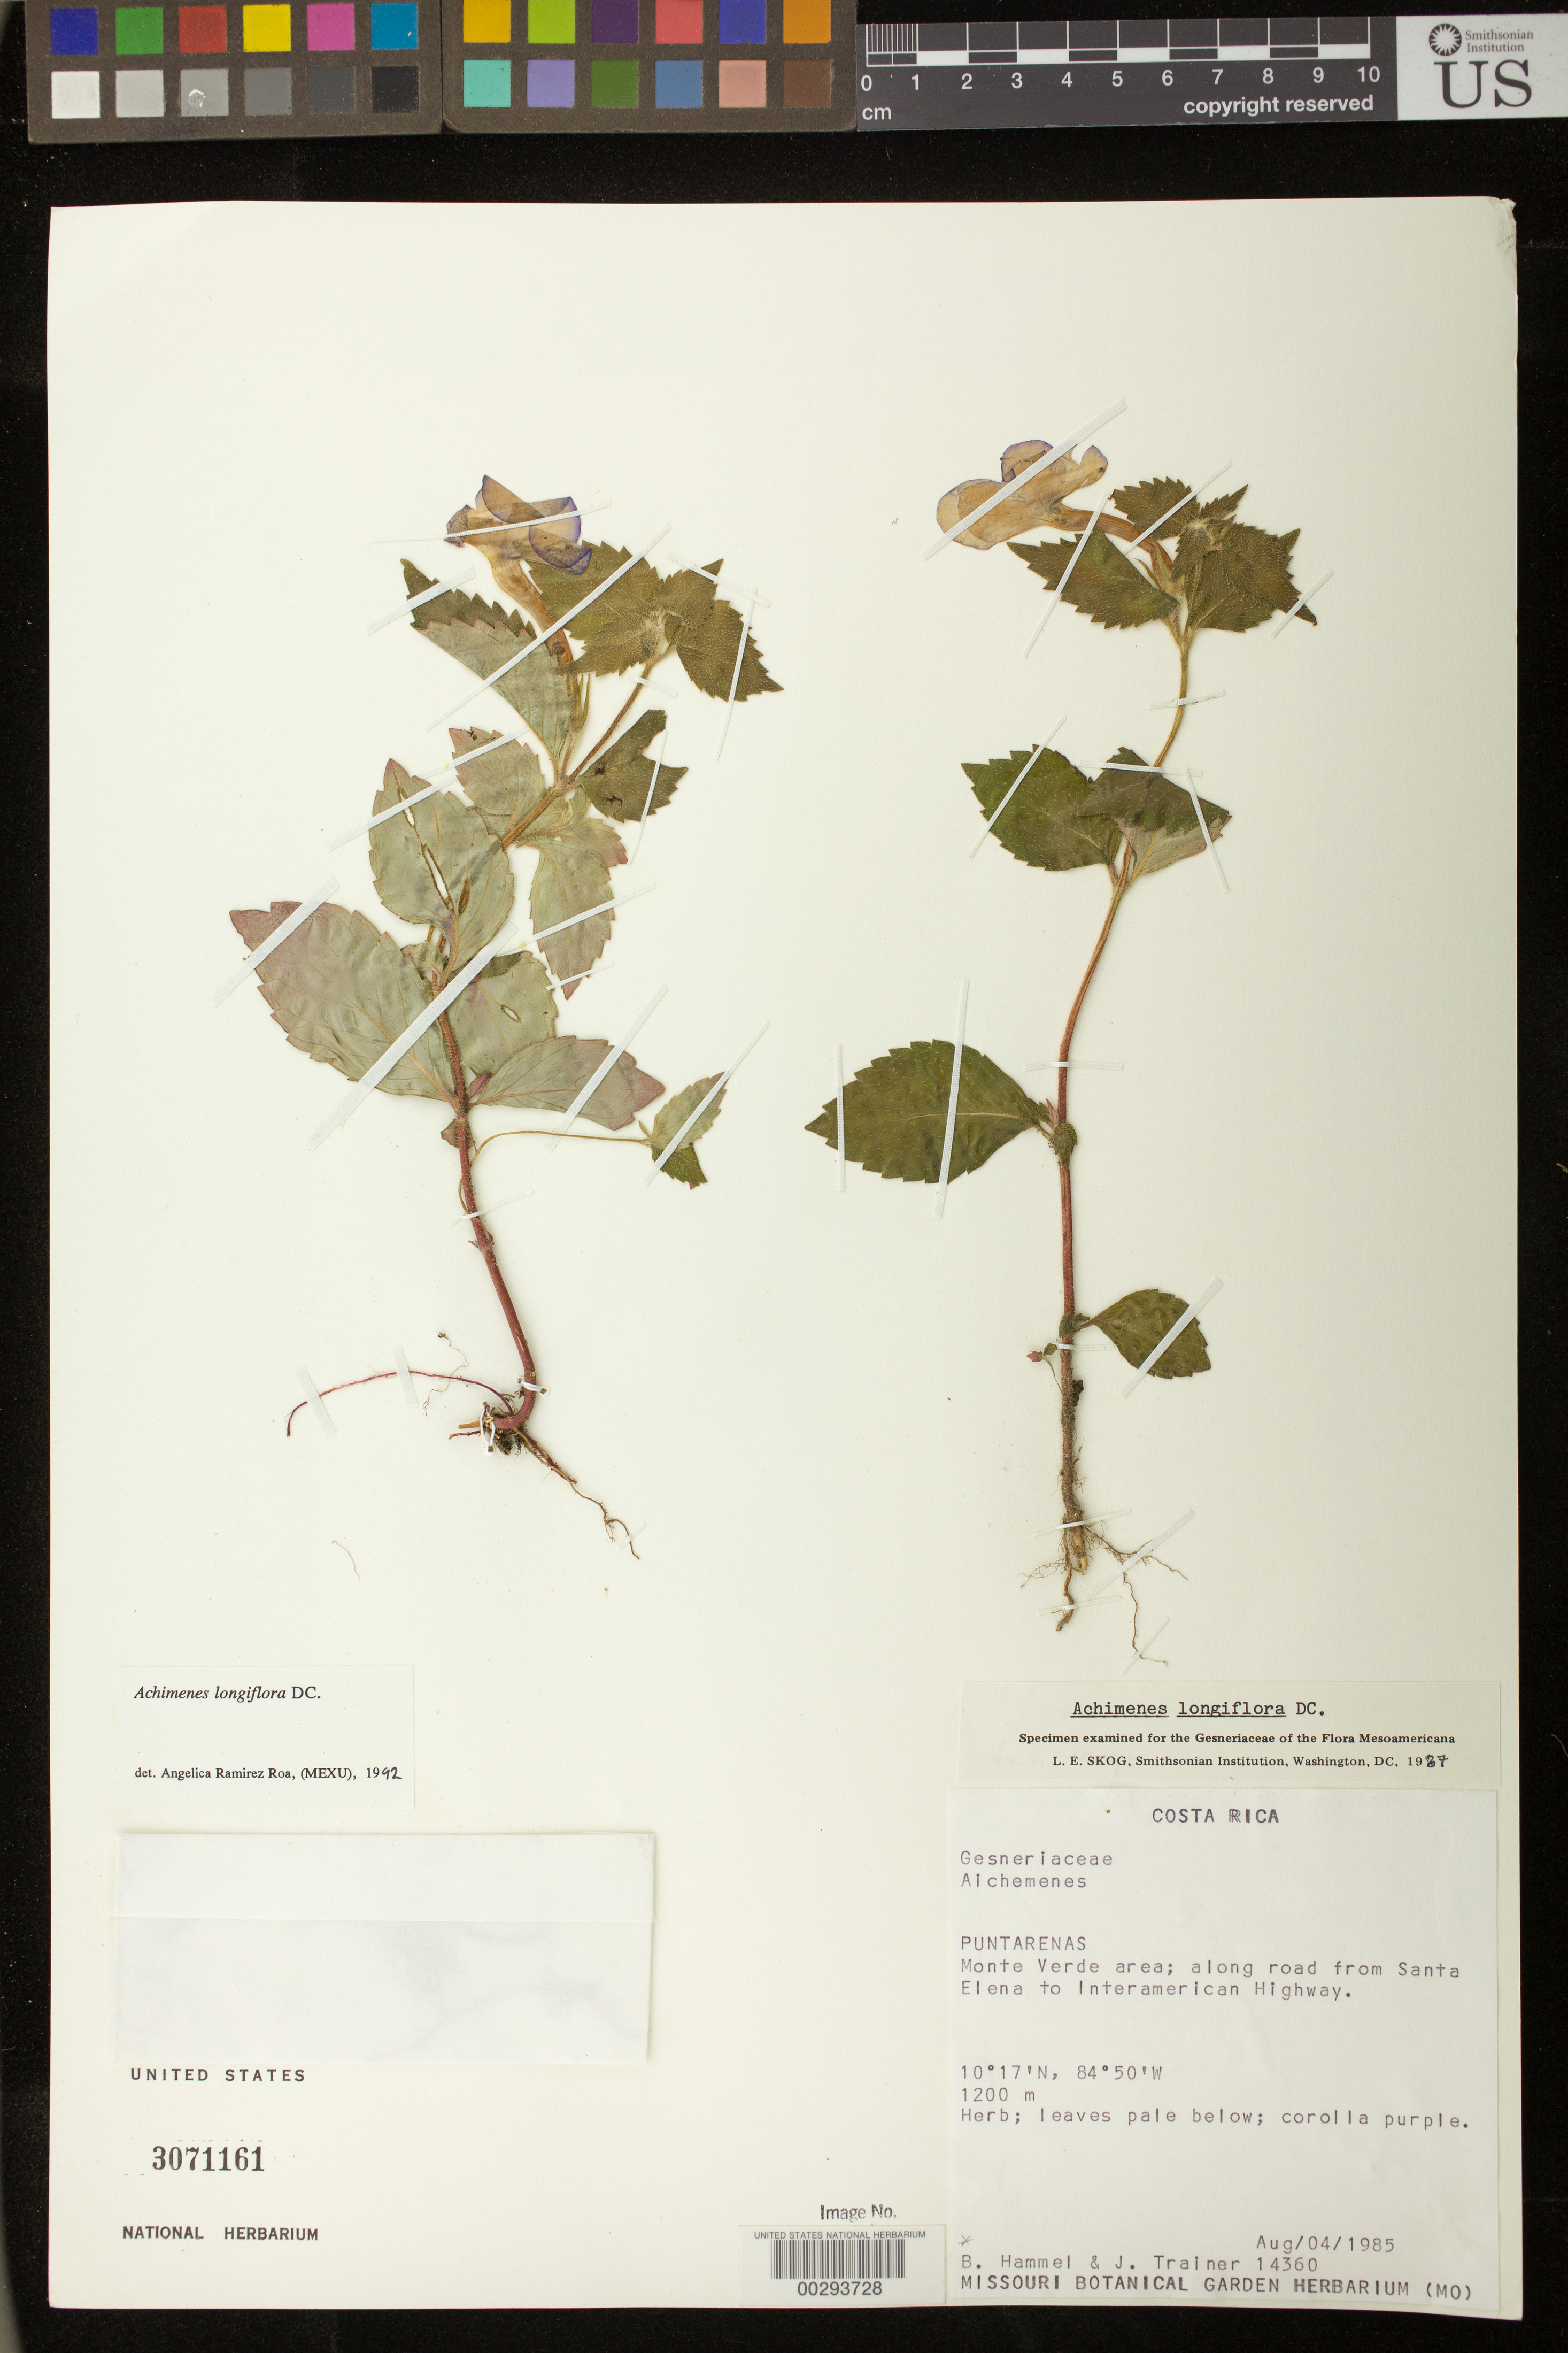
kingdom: Plantae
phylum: Tracheophyta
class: Magnoliopsida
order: Lamiales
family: Gesneriaceae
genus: Achimenes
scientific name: Achimenes longiflora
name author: DC.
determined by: Skog, Laurence E.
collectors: B. Hammel & J. Trainer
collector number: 14360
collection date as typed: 04 Aug 1985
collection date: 1985-08-04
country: Costa Rica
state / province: Puntarenas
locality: Monte Verde area, along road from Santa Elena to Interamerica Highway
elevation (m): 1200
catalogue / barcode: US 3071161